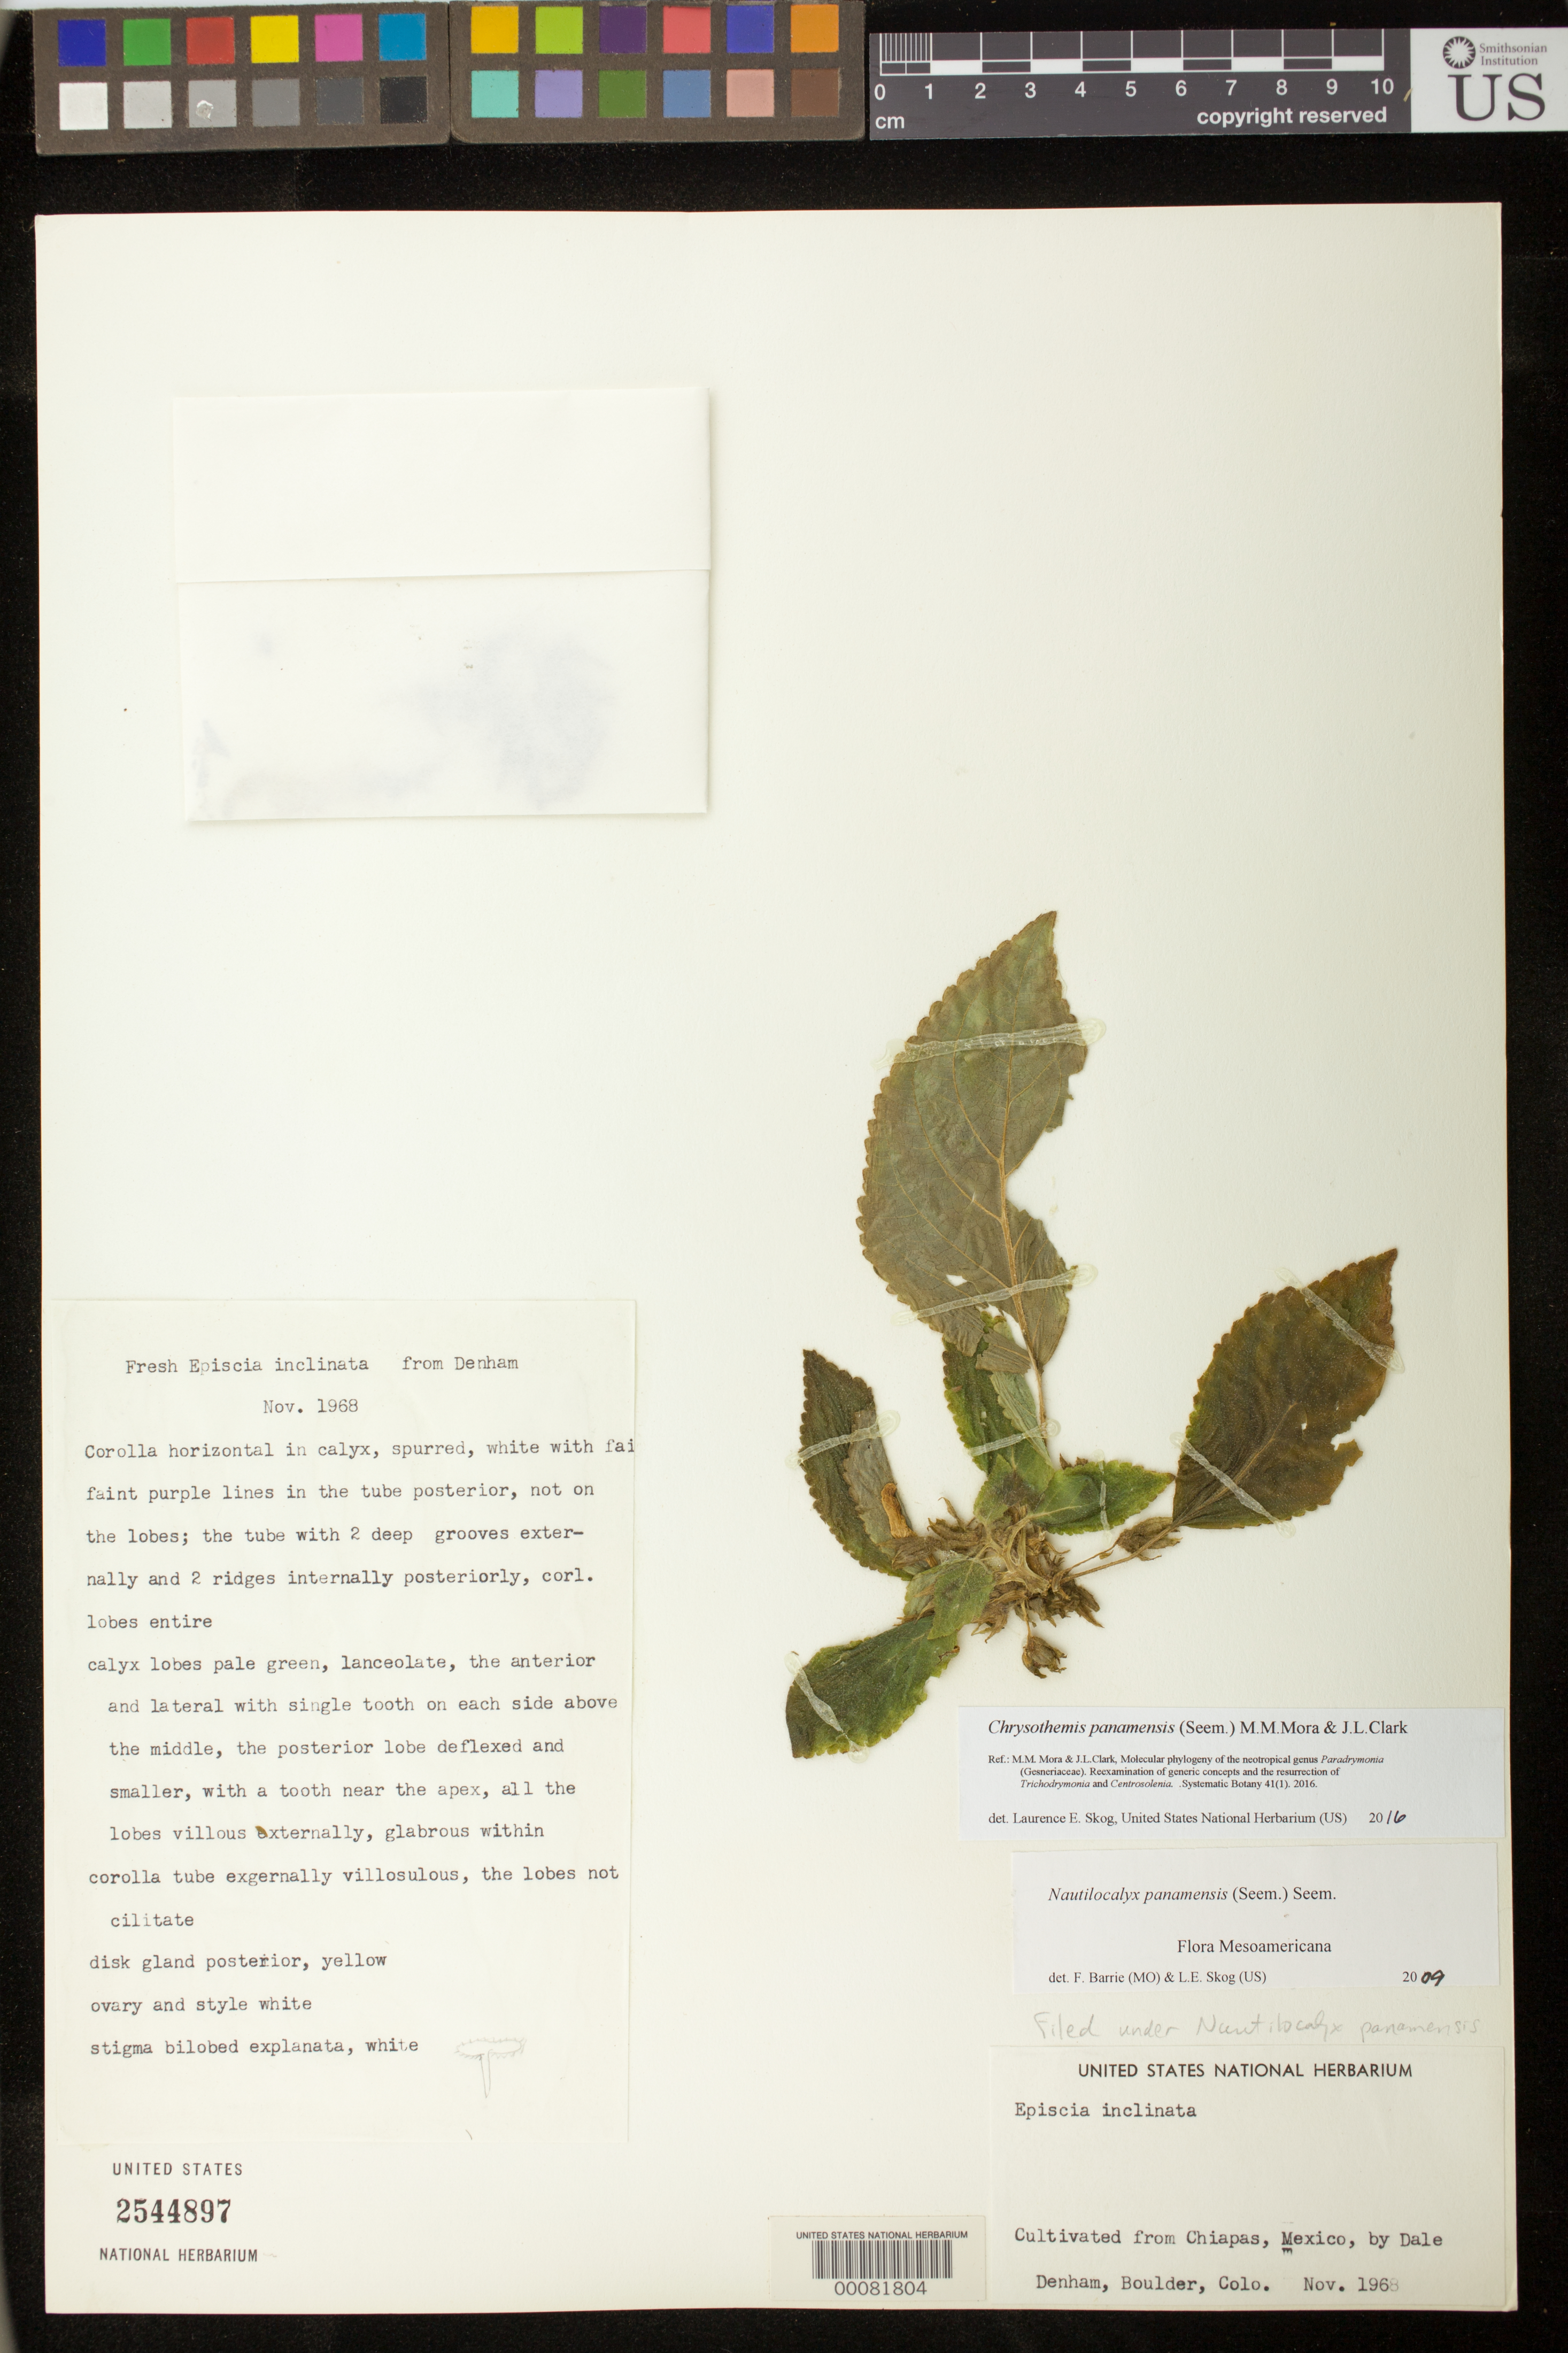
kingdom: Plantae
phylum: Tracheophyta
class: Magnoliopsida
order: Lamiales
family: Gesneriaceae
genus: Chrysothemis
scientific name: Chrysothemis panamensis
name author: (Seem.) M.M. Mora & J.L. Clark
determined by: Skog, Laurence E.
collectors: D. L. Denham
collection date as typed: Nov 1968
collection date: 1968-11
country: Mexico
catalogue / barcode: US 2544897